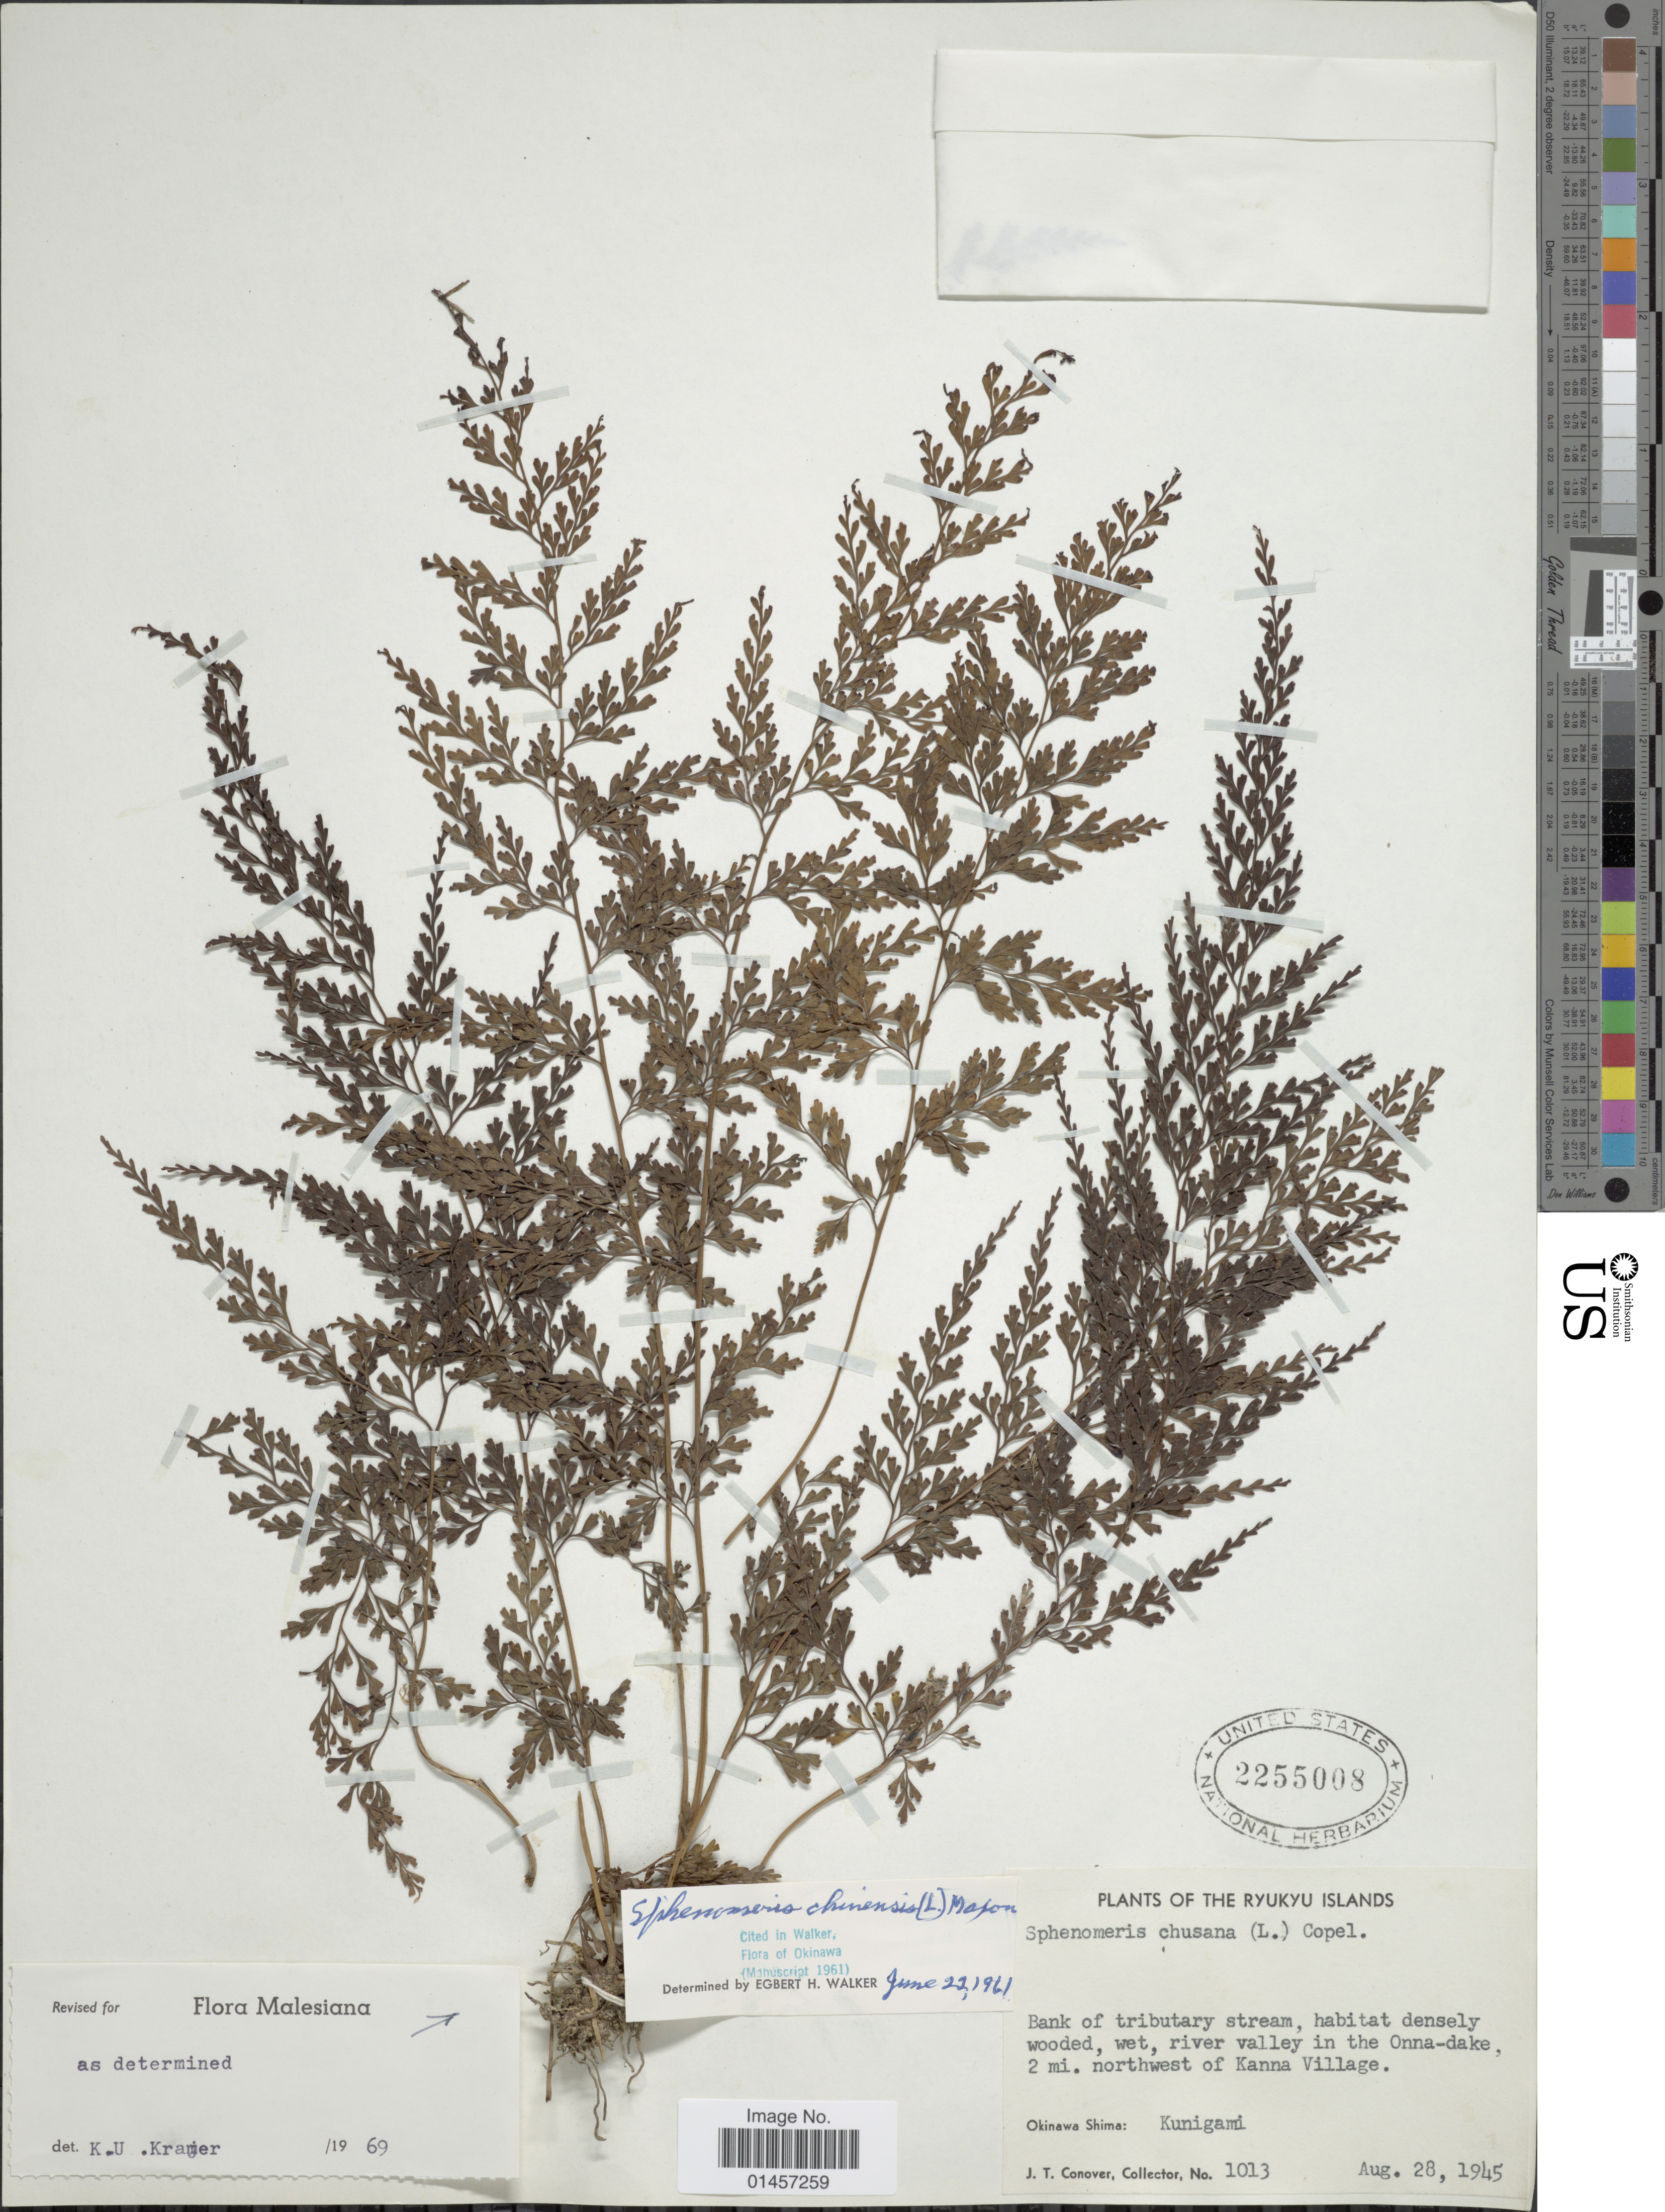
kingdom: Plantae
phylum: Tracheophyta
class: Polypodiopsida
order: Polypodiales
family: Lindsaeaceae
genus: Sphenomeris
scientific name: Sphenomeris chinensis var. chinensis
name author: (L.) Maxon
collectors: J. T. Conover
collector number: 1013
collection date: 1945-08-28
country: Japan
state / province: Okinawa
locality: Ryukyu Islands, Bank of tributary stream, , river valley in the Onna-dake, 2mi. northwest of Kanna Village, Okinawa Shima: Kunigami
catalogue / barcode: US 2255008